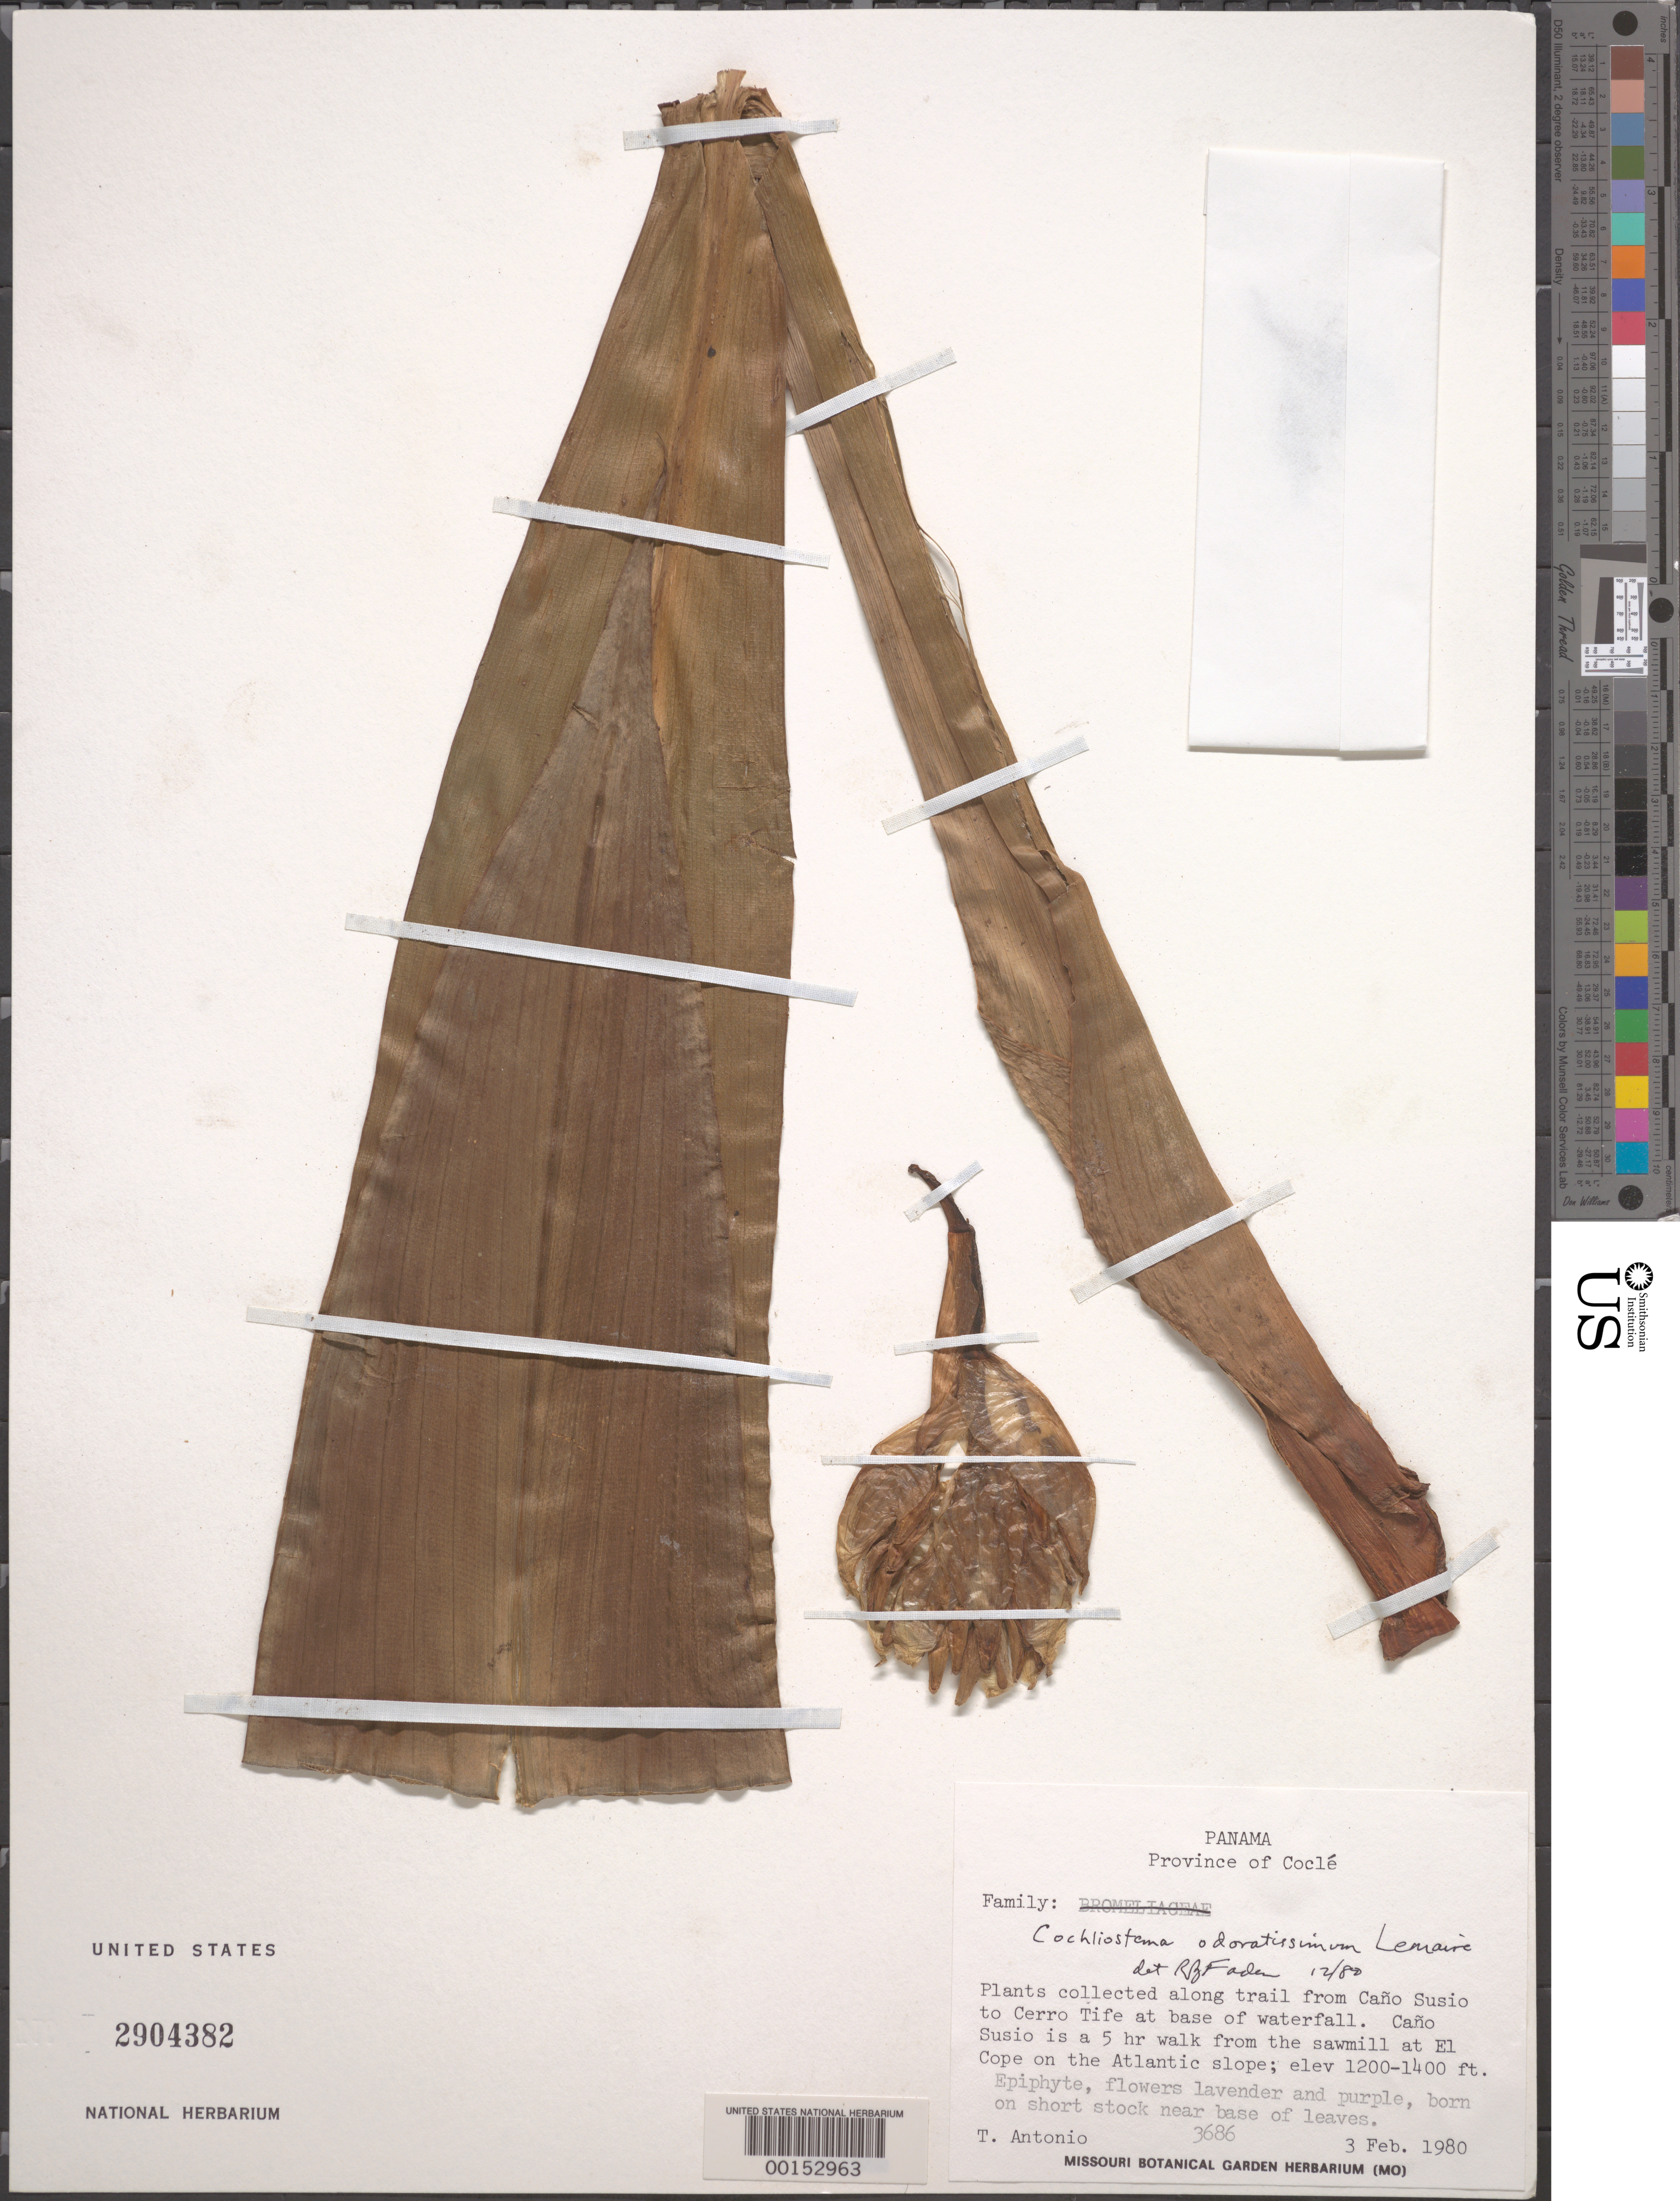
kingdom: Plantae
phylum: Tracheophyta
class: Liliopsida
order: Commelinales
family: Commelinaceae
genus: Cochliostema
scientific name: Cochliostema odoratissimum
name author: Lem.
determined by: Faden, Robert B., (US), Smithsonian Institution - National Museum of Natural History (UNITED STATES)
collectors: T. Antonio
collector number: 3686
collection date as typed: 03 Feb 1980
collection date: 1980-02-03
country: Panama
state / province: Coclé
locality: Trail from Cano Susio to Cerro Tife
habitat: Trailside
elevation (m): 366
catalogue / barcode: US 2904382